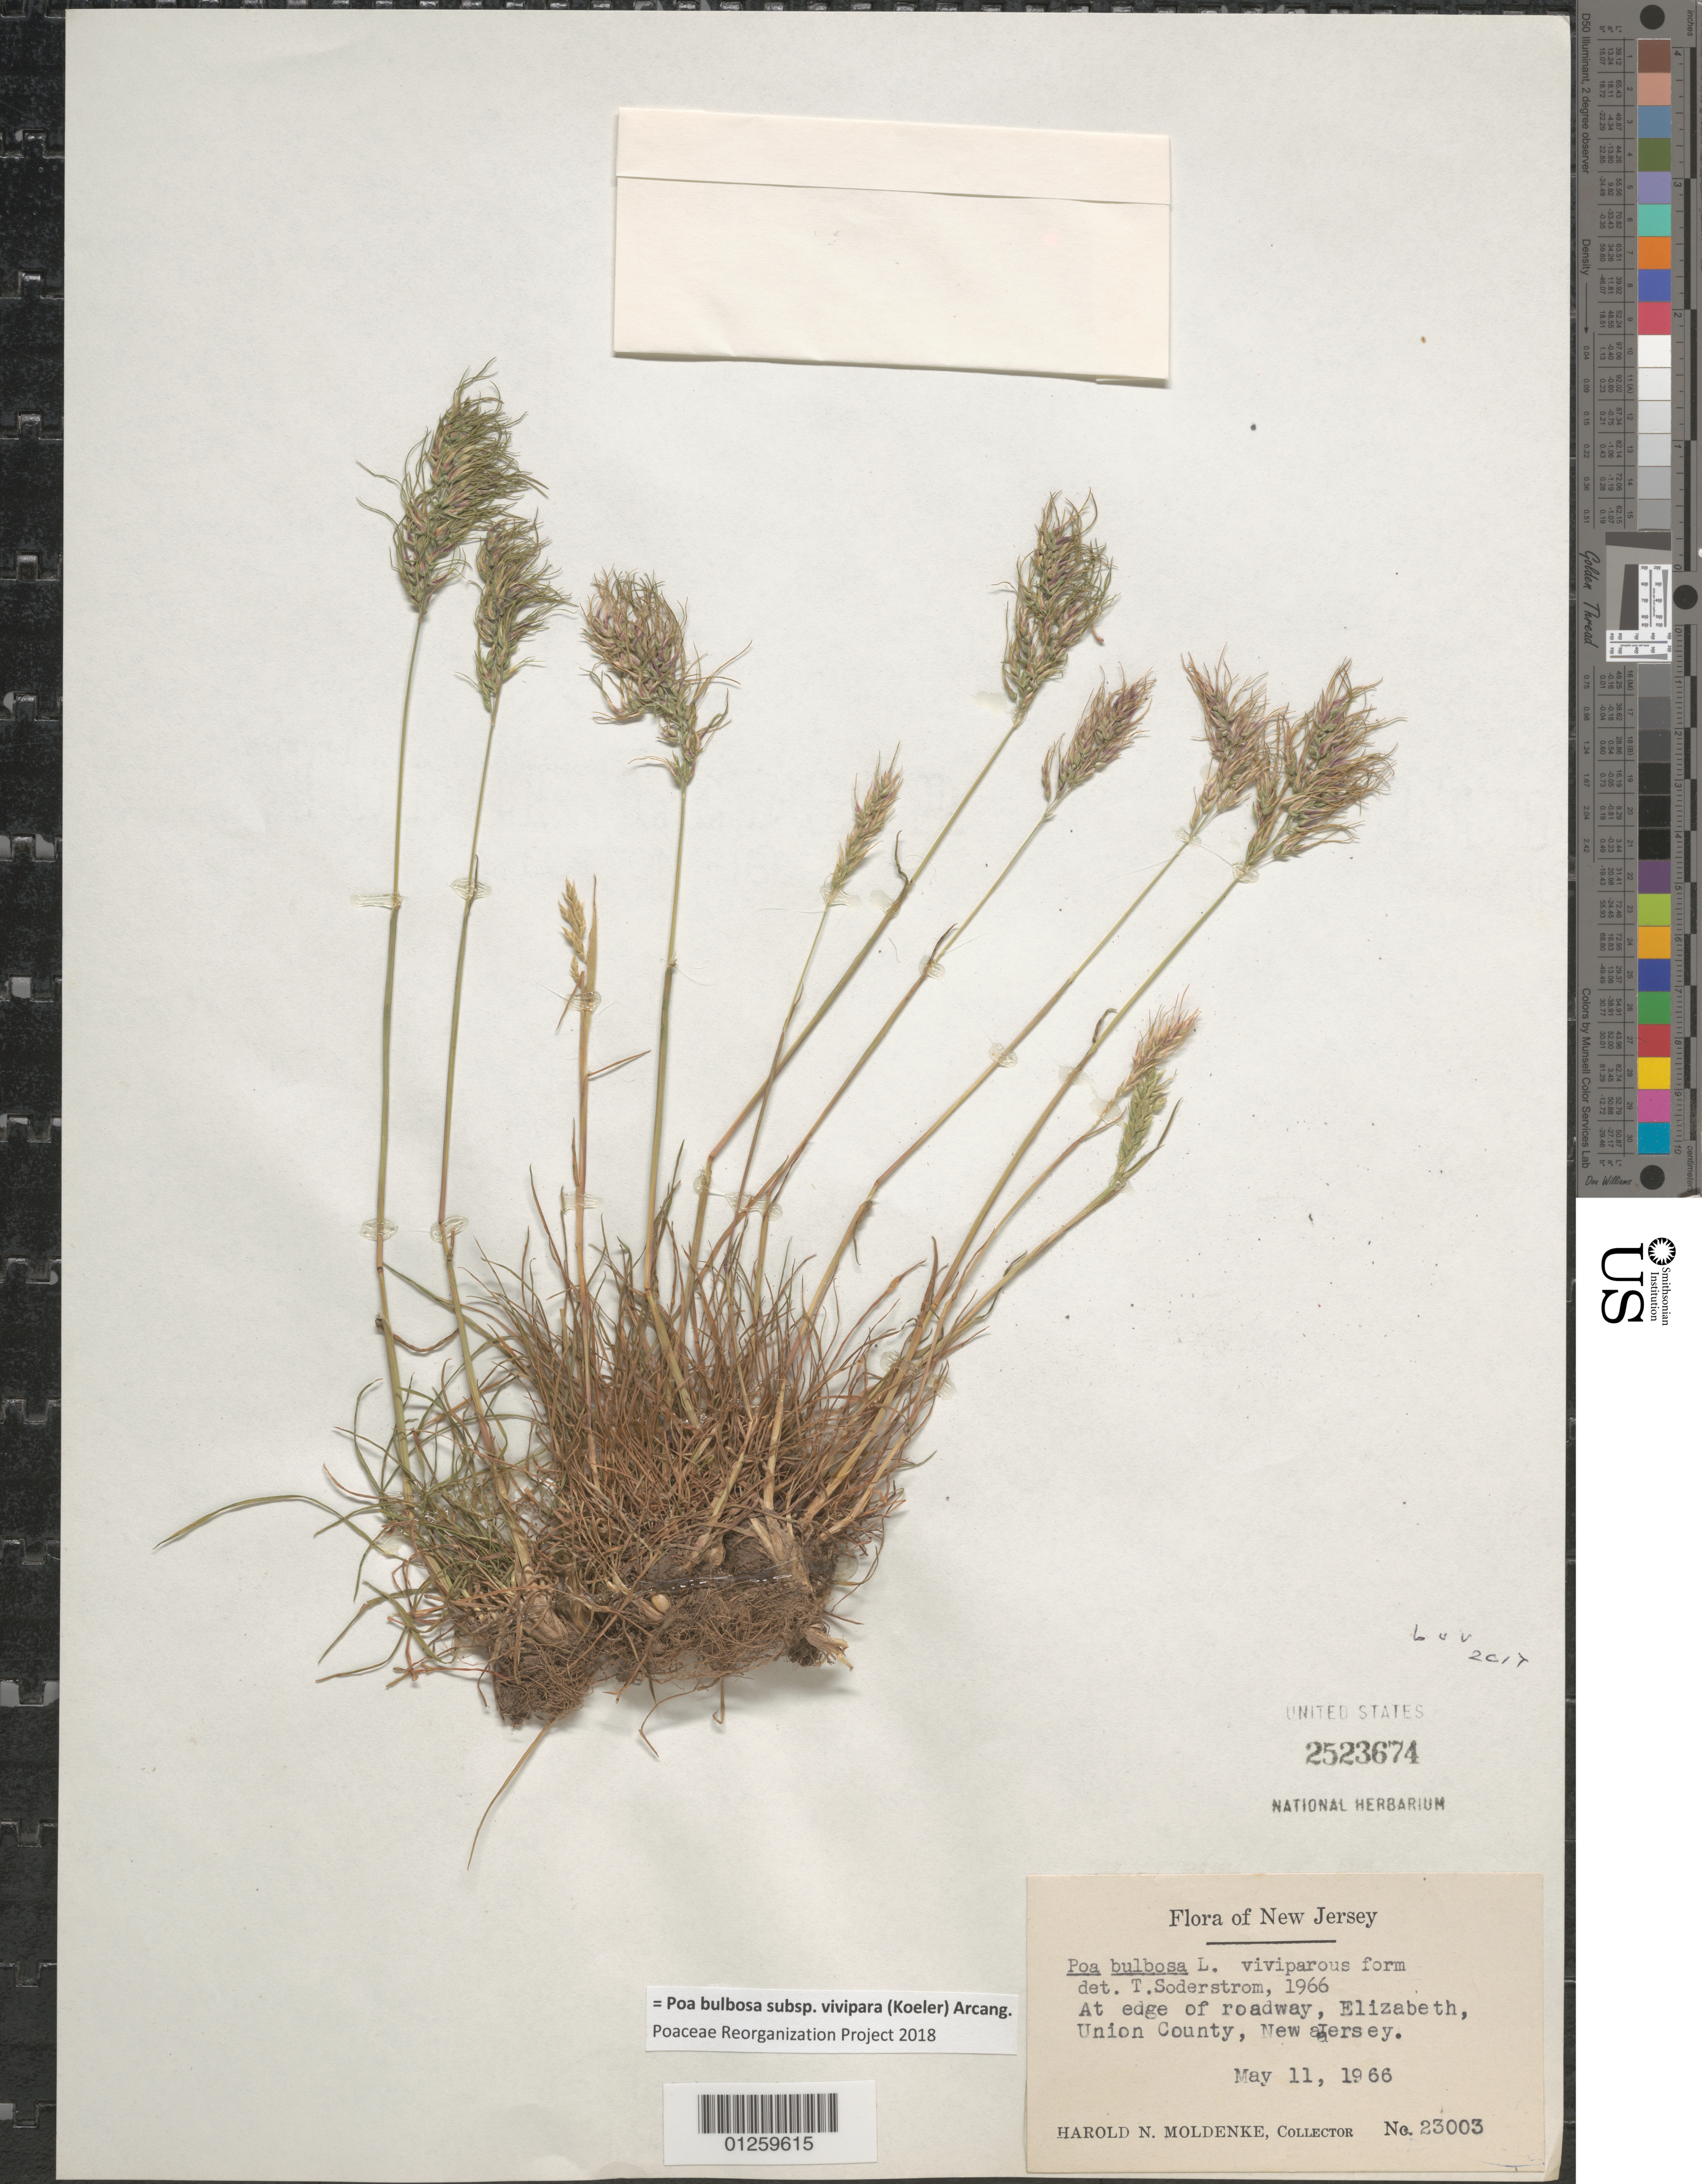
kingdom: Plantae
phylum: Tracheophyta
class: Liliopsida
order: Poales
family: Poaceae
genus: Poa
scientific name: Poa bulbosa subsp. vivipara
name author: (Koeler) Arcang.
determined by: Poaceae Reorganization Project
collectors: H. N. Moldenke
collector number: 23003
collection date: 1966-05-11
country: United States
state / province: New jersey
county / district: Union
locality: At edge of roadway.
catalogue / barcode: US 2523674